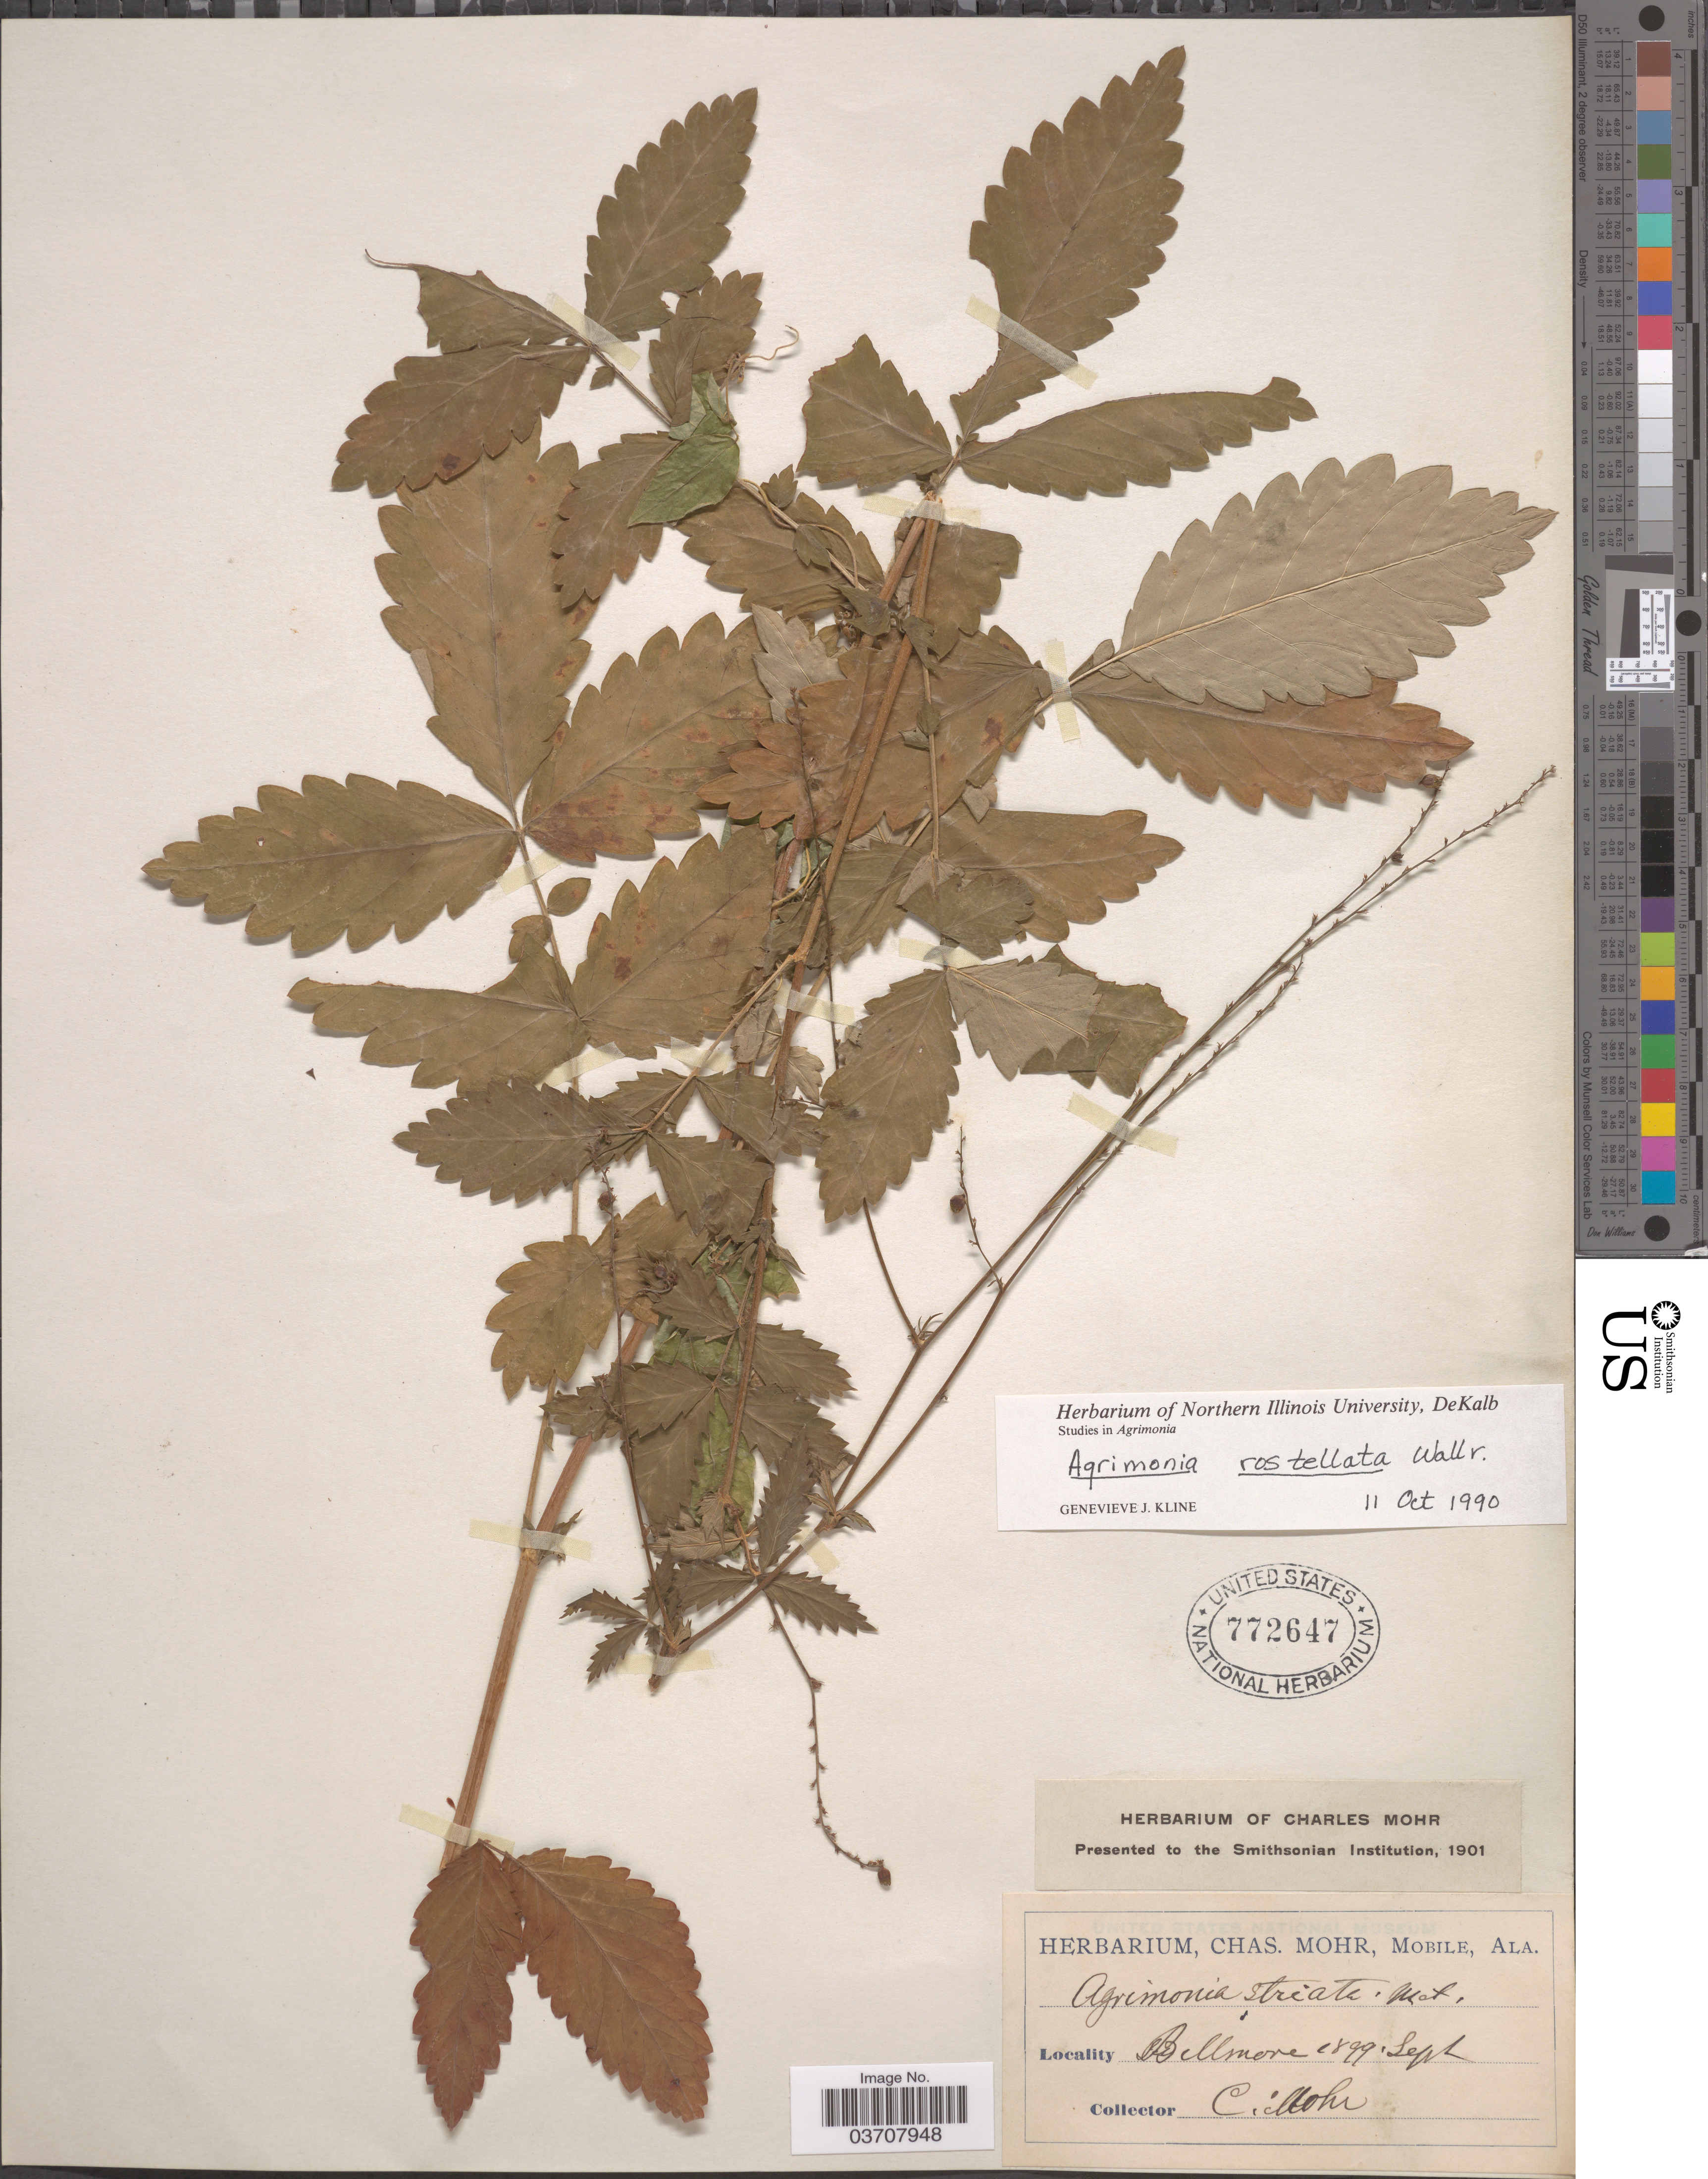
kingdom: Plantae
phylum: Tracheophyta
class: Magnoliopsida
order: Rosales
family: Rosaceae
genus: Agrimonia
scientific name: Agrimonia rostellata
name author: Wallr.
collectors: C. T. Mohr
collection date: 1899-09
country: United States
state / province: North Carolina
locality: Biltmore.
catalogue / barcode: US 772647